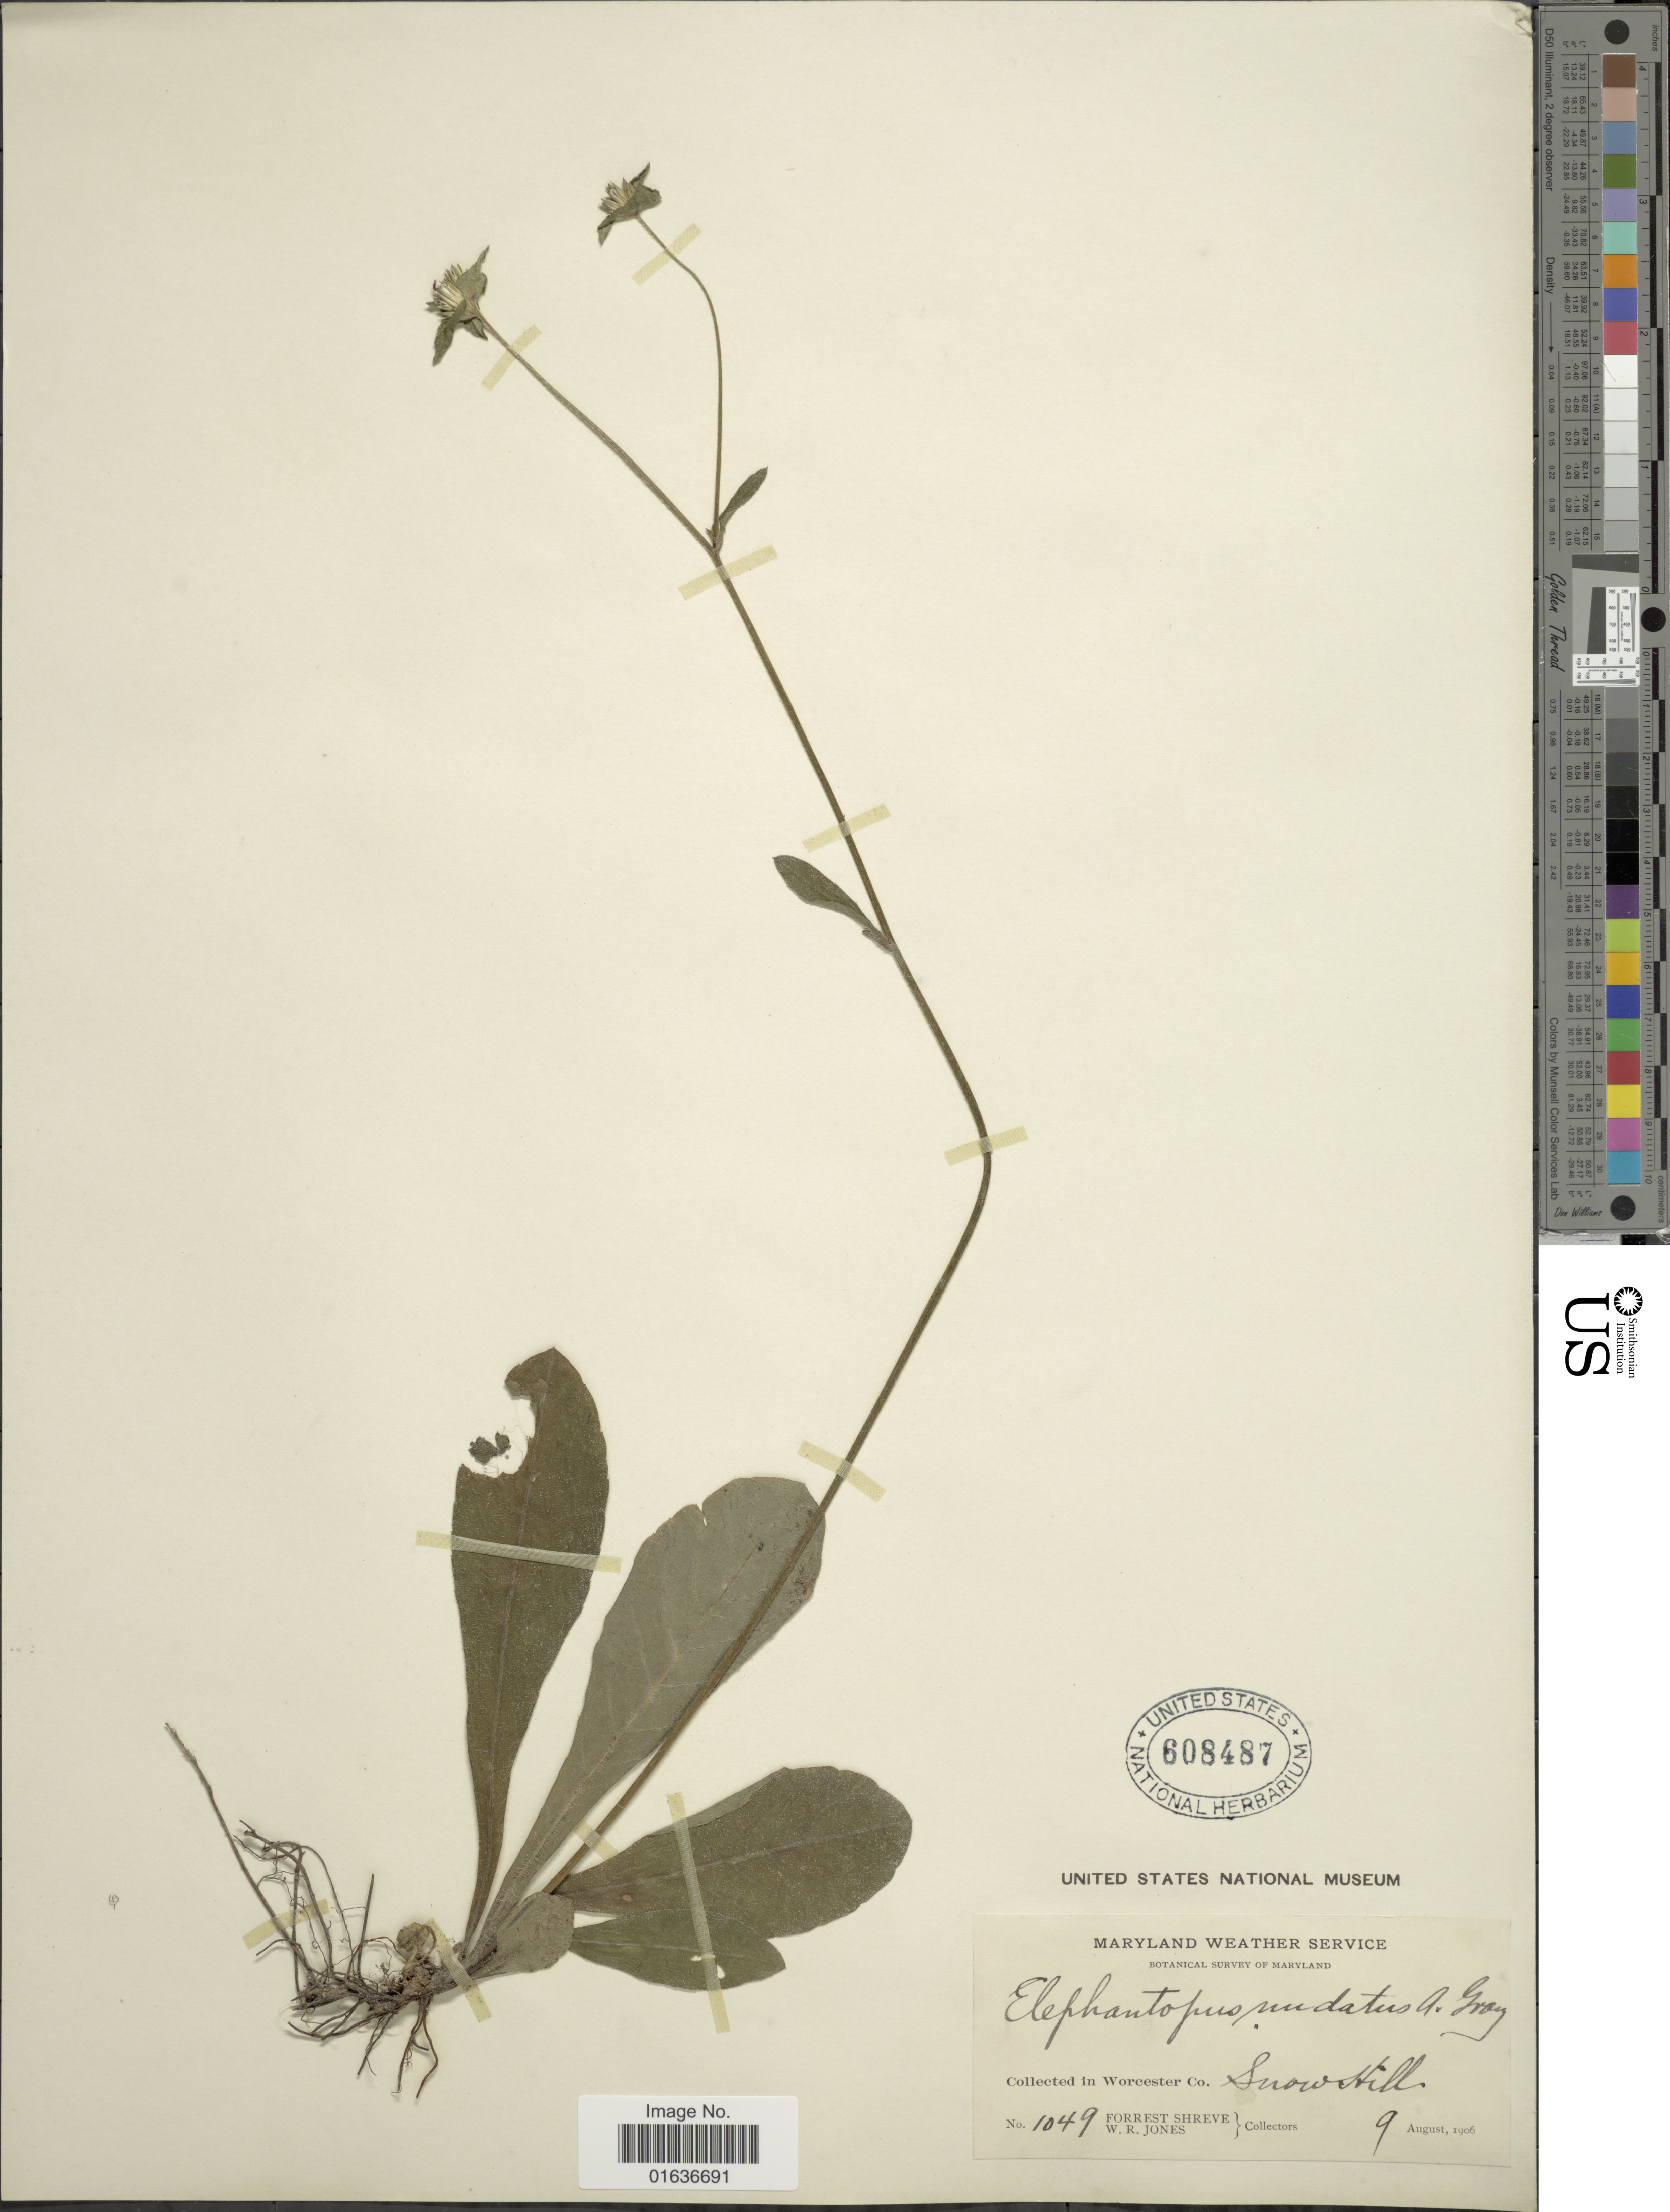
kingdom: Plantae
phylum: Tracheophyta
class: Magnoliopsida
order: Asterales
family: Asteraceae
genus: Elephantopus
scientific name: Elephantopus nudatus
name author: A. Gray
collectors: F. Shreve & W. R. Jones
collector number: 1049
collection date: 1906-08-09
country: United States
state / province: Maryland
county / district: Worcester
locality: Worcester Co. Snowhill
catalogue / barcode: US 608487